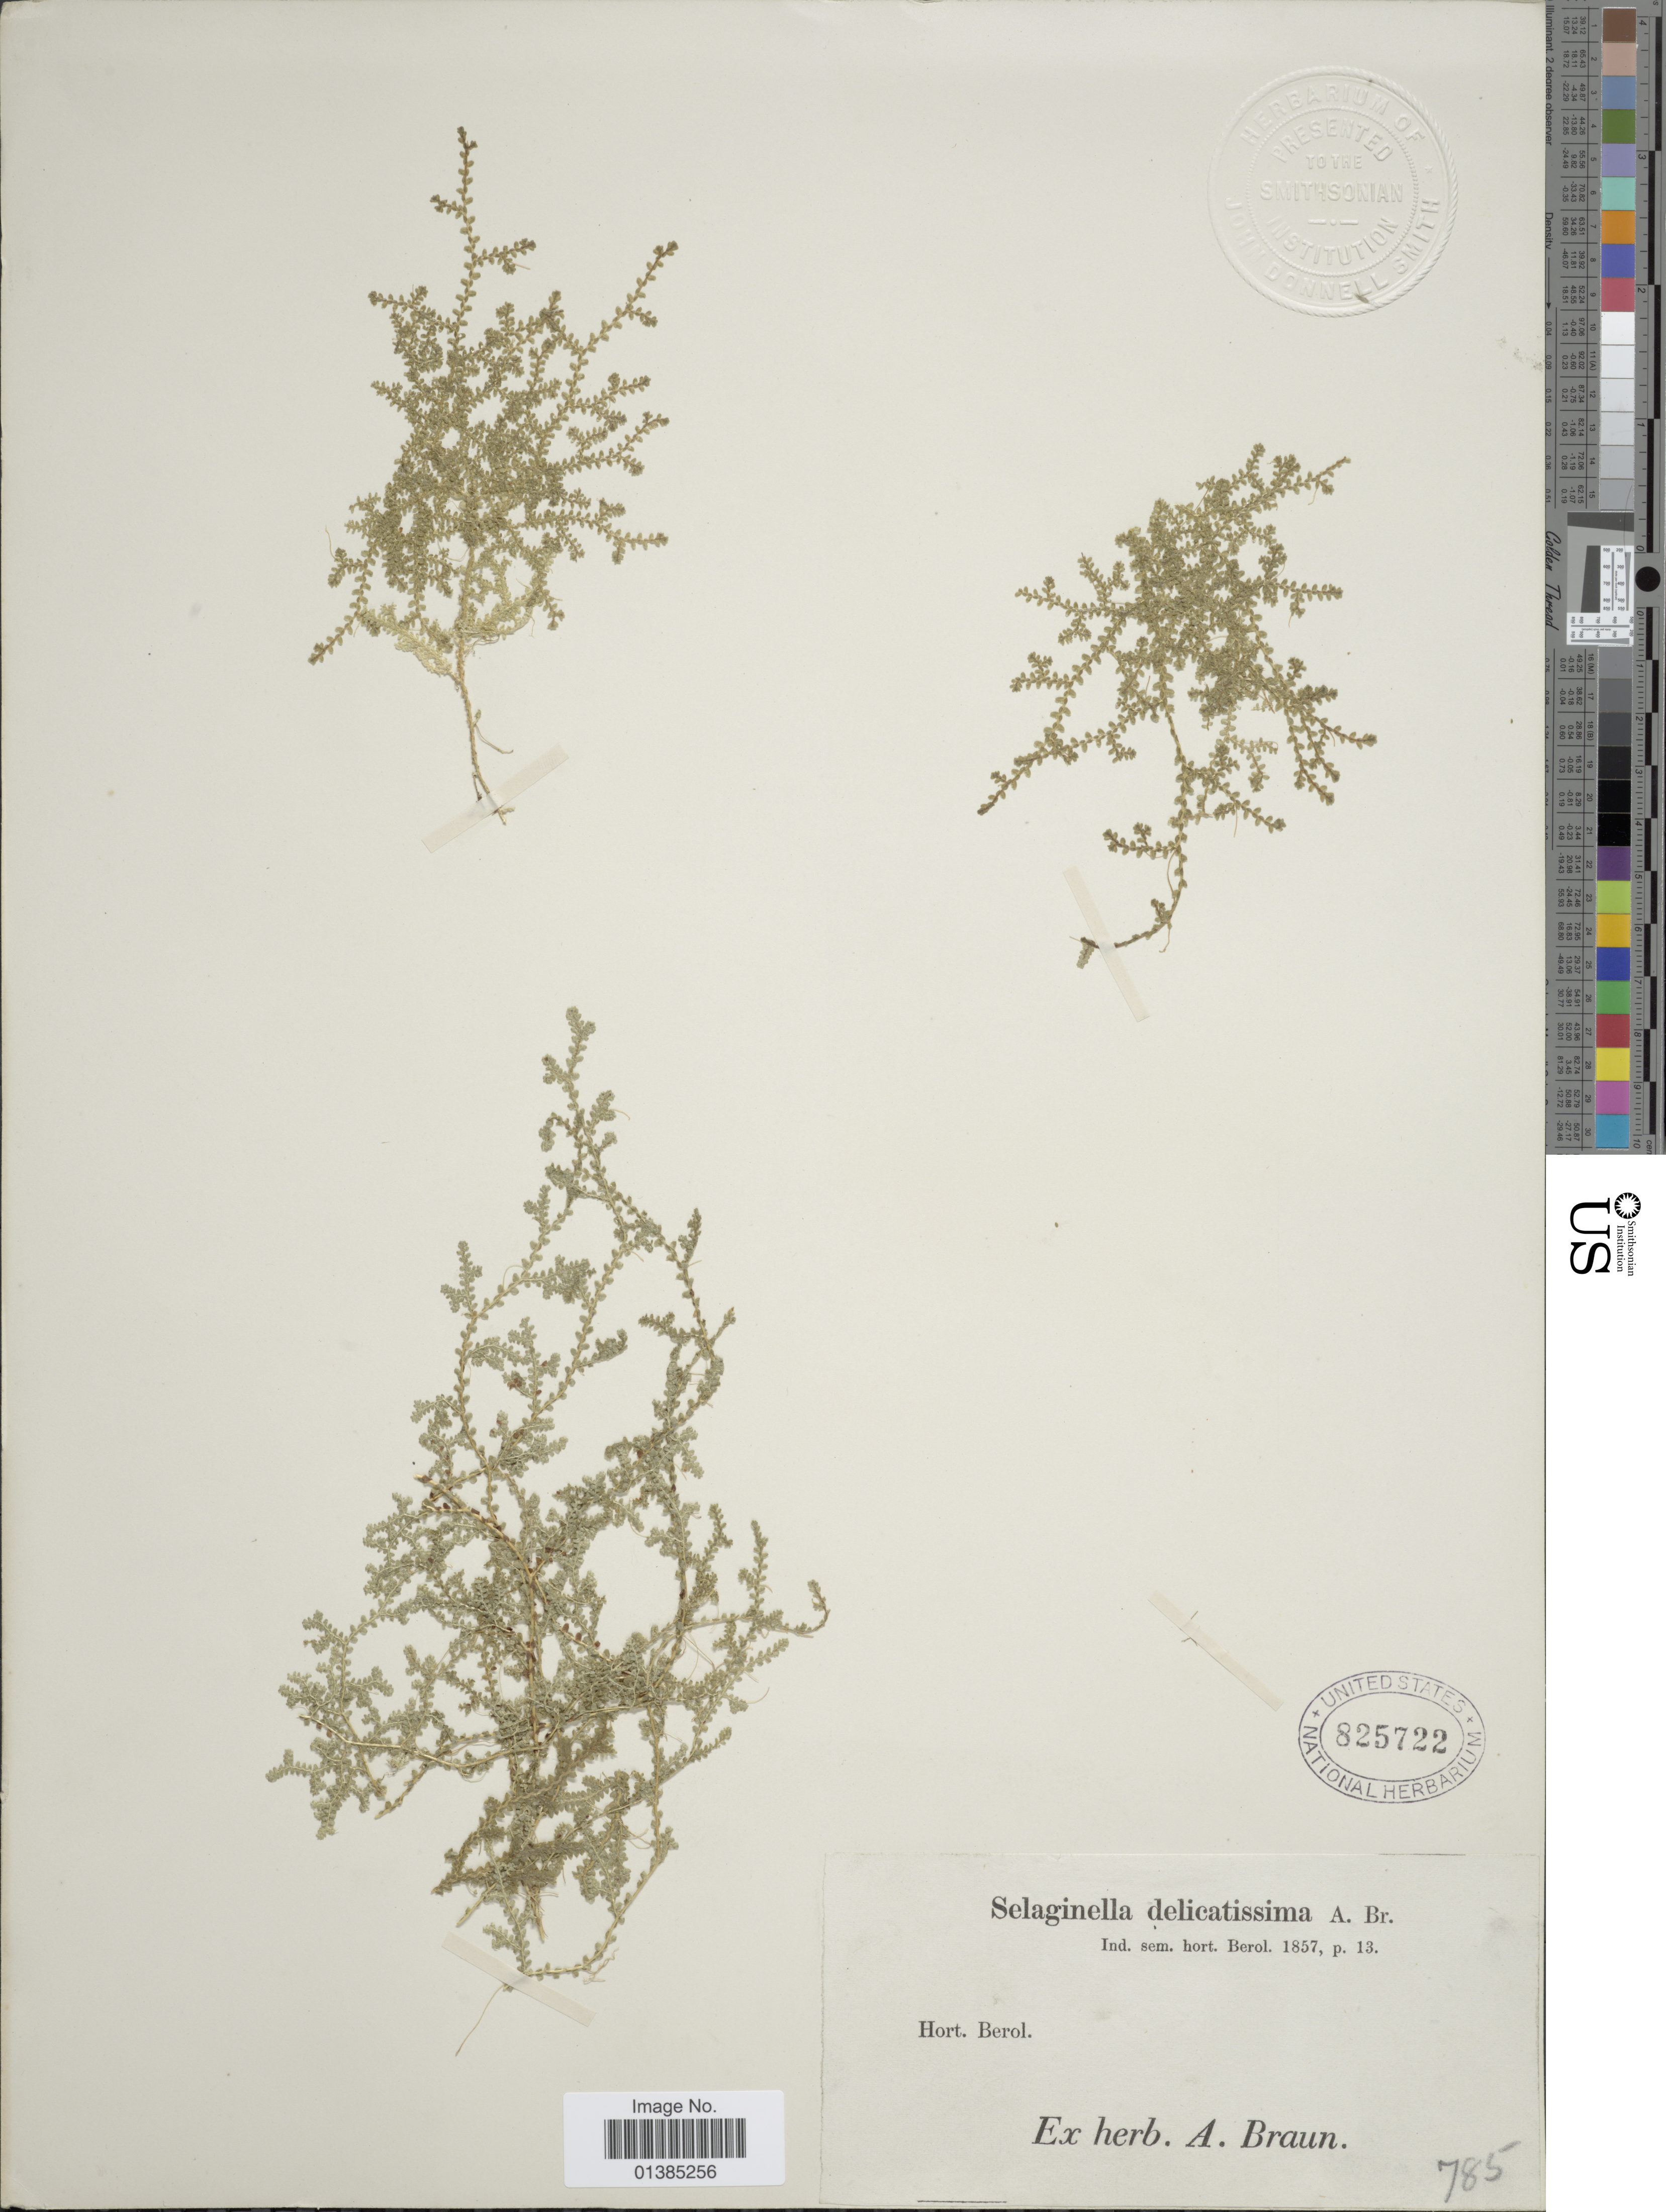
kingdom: Plantae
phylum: Tracheophyta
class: Lycopodiopsida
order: Selaginellales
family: Selaginellaceae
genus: Selaginella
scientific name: Selaginella delicatissima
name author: Linden ex A. Braun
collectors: ex herb. A. Braun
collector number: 785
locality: Hort. Berol.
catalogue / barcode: US 825722